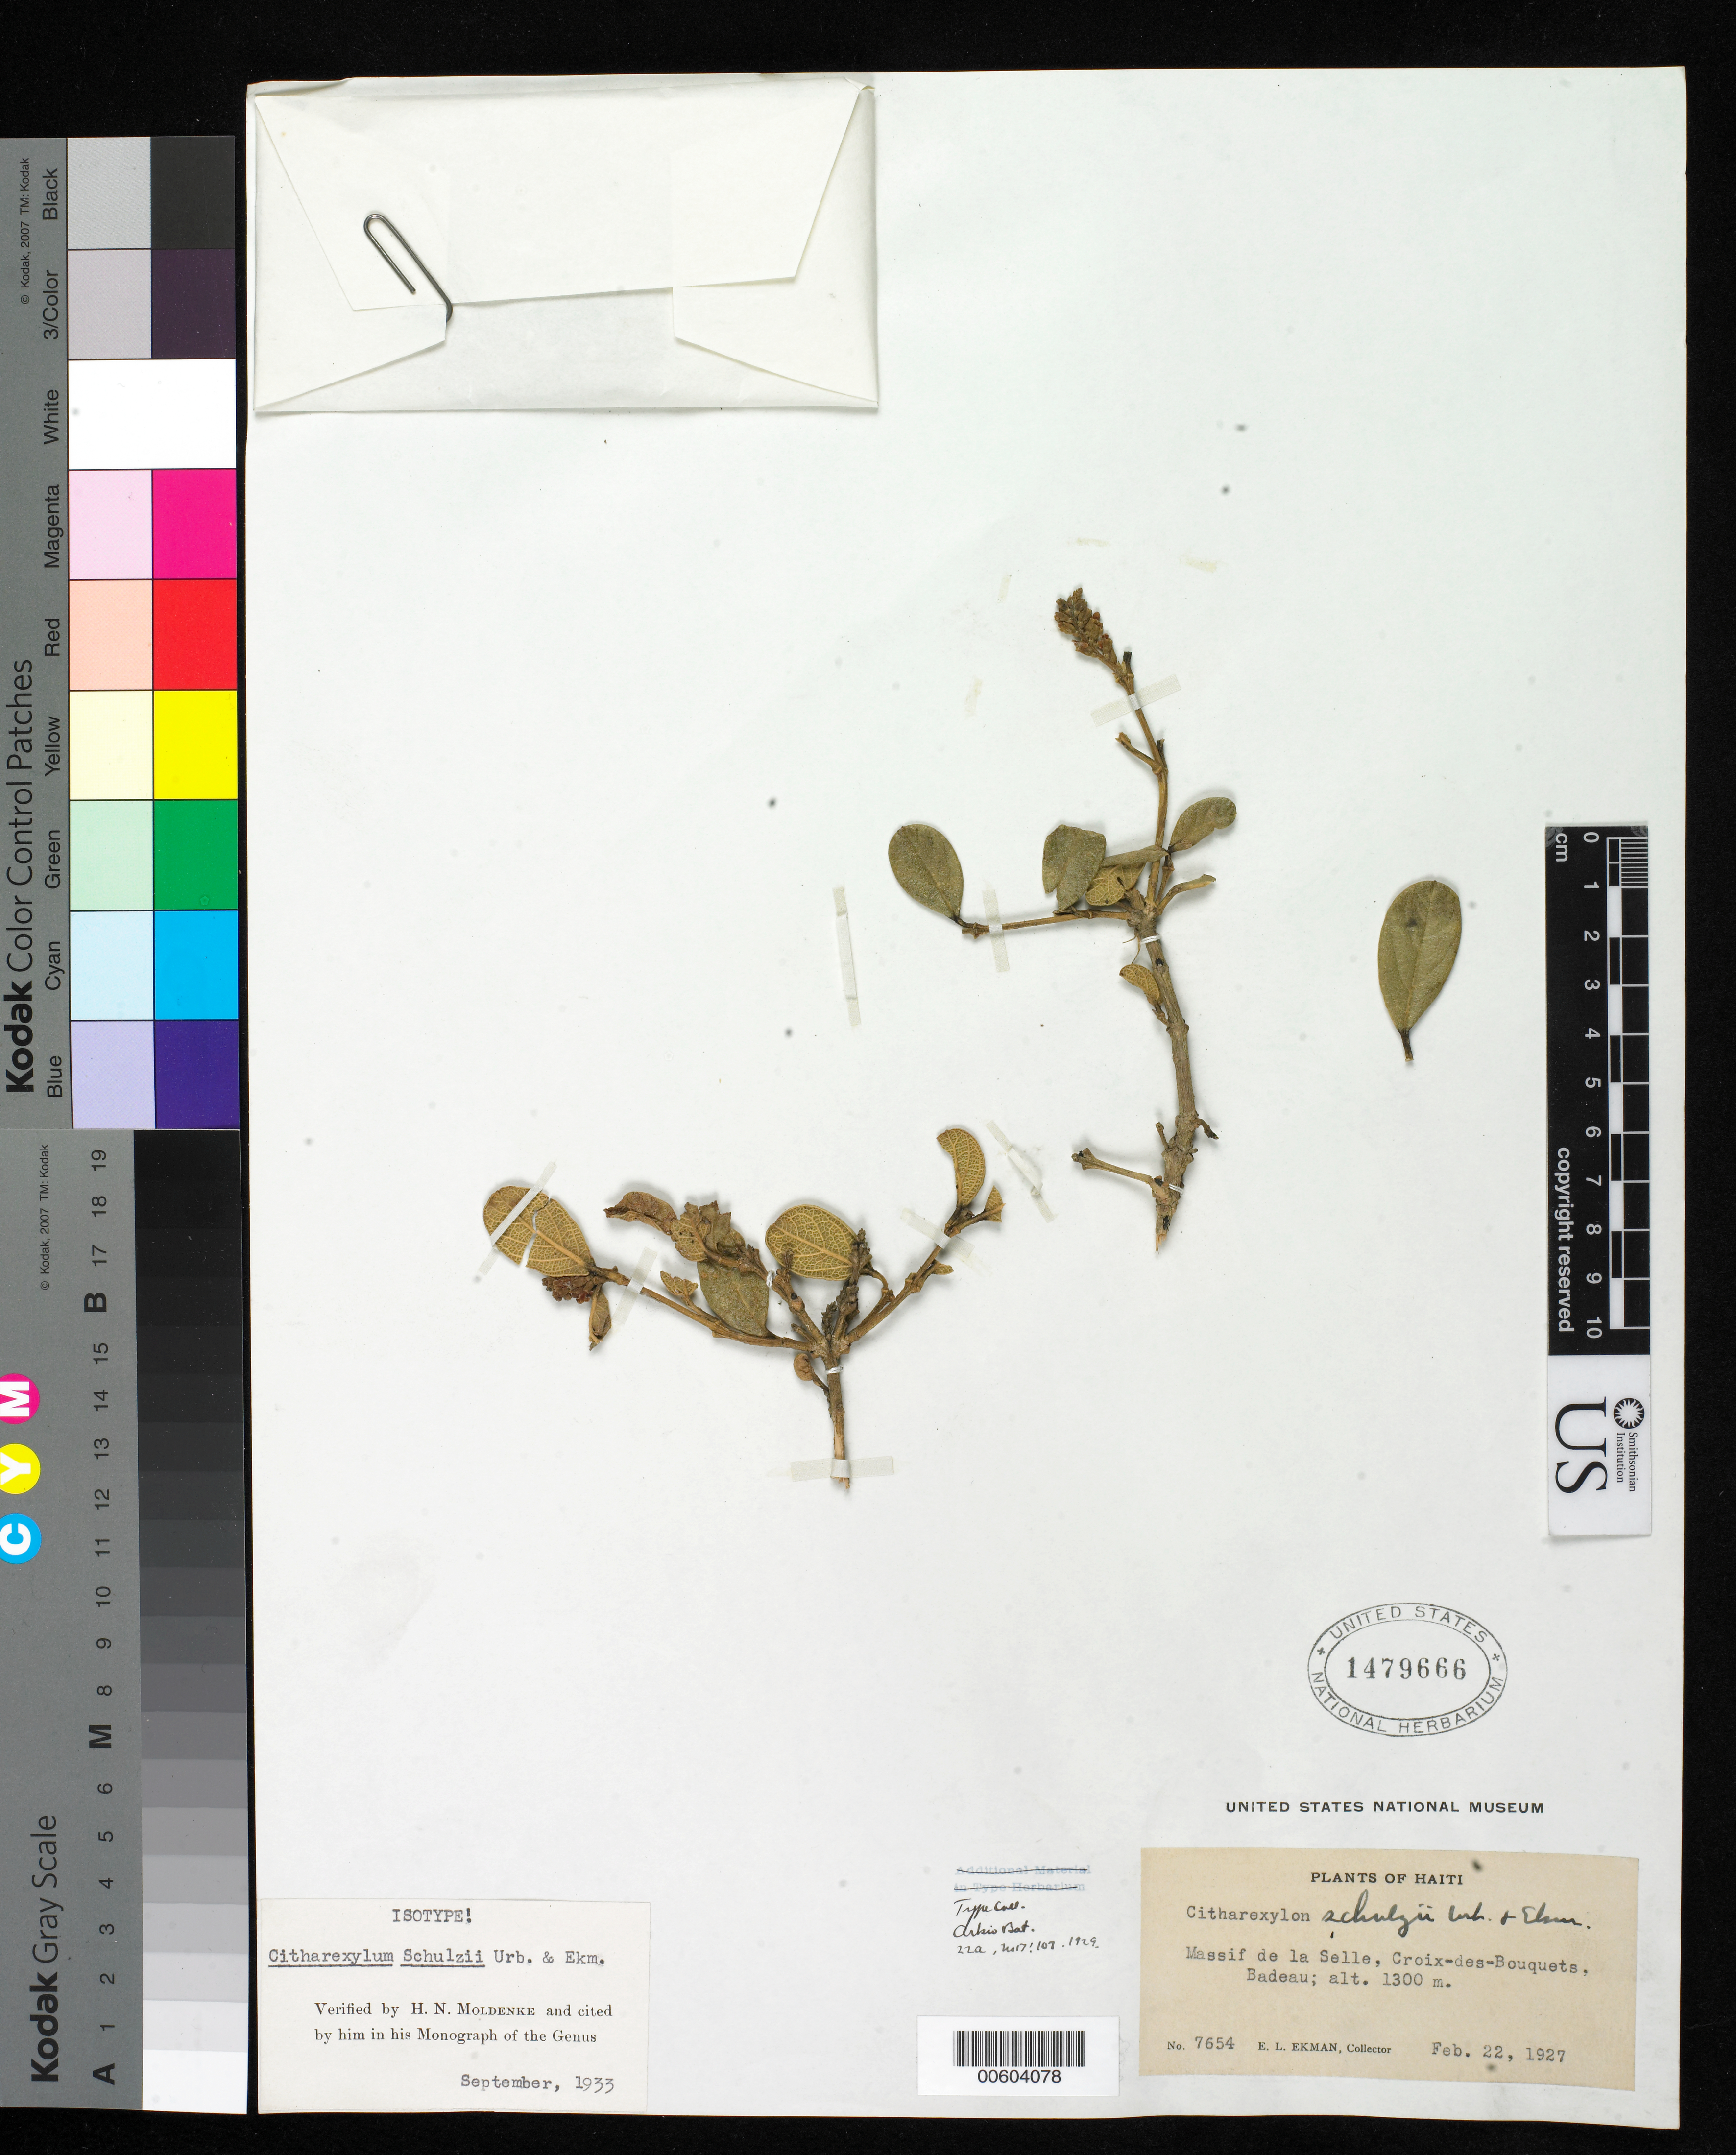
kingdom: Plantae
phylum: Tracheophyta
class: Magnoliopsida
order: Lamiales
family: Verbenaceae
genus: Citharexylum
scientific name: Citharexylum schulzii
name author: Urb. & Ekman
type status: Isotype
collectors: E. L. Ekman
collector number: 7654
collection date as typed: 22 Feb 1927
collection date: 1927-02-22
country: Haiti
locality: Massif de La Selle, prope Croix-des-Bouquets, Badeau.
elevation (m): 1300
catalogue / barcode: US 1479666